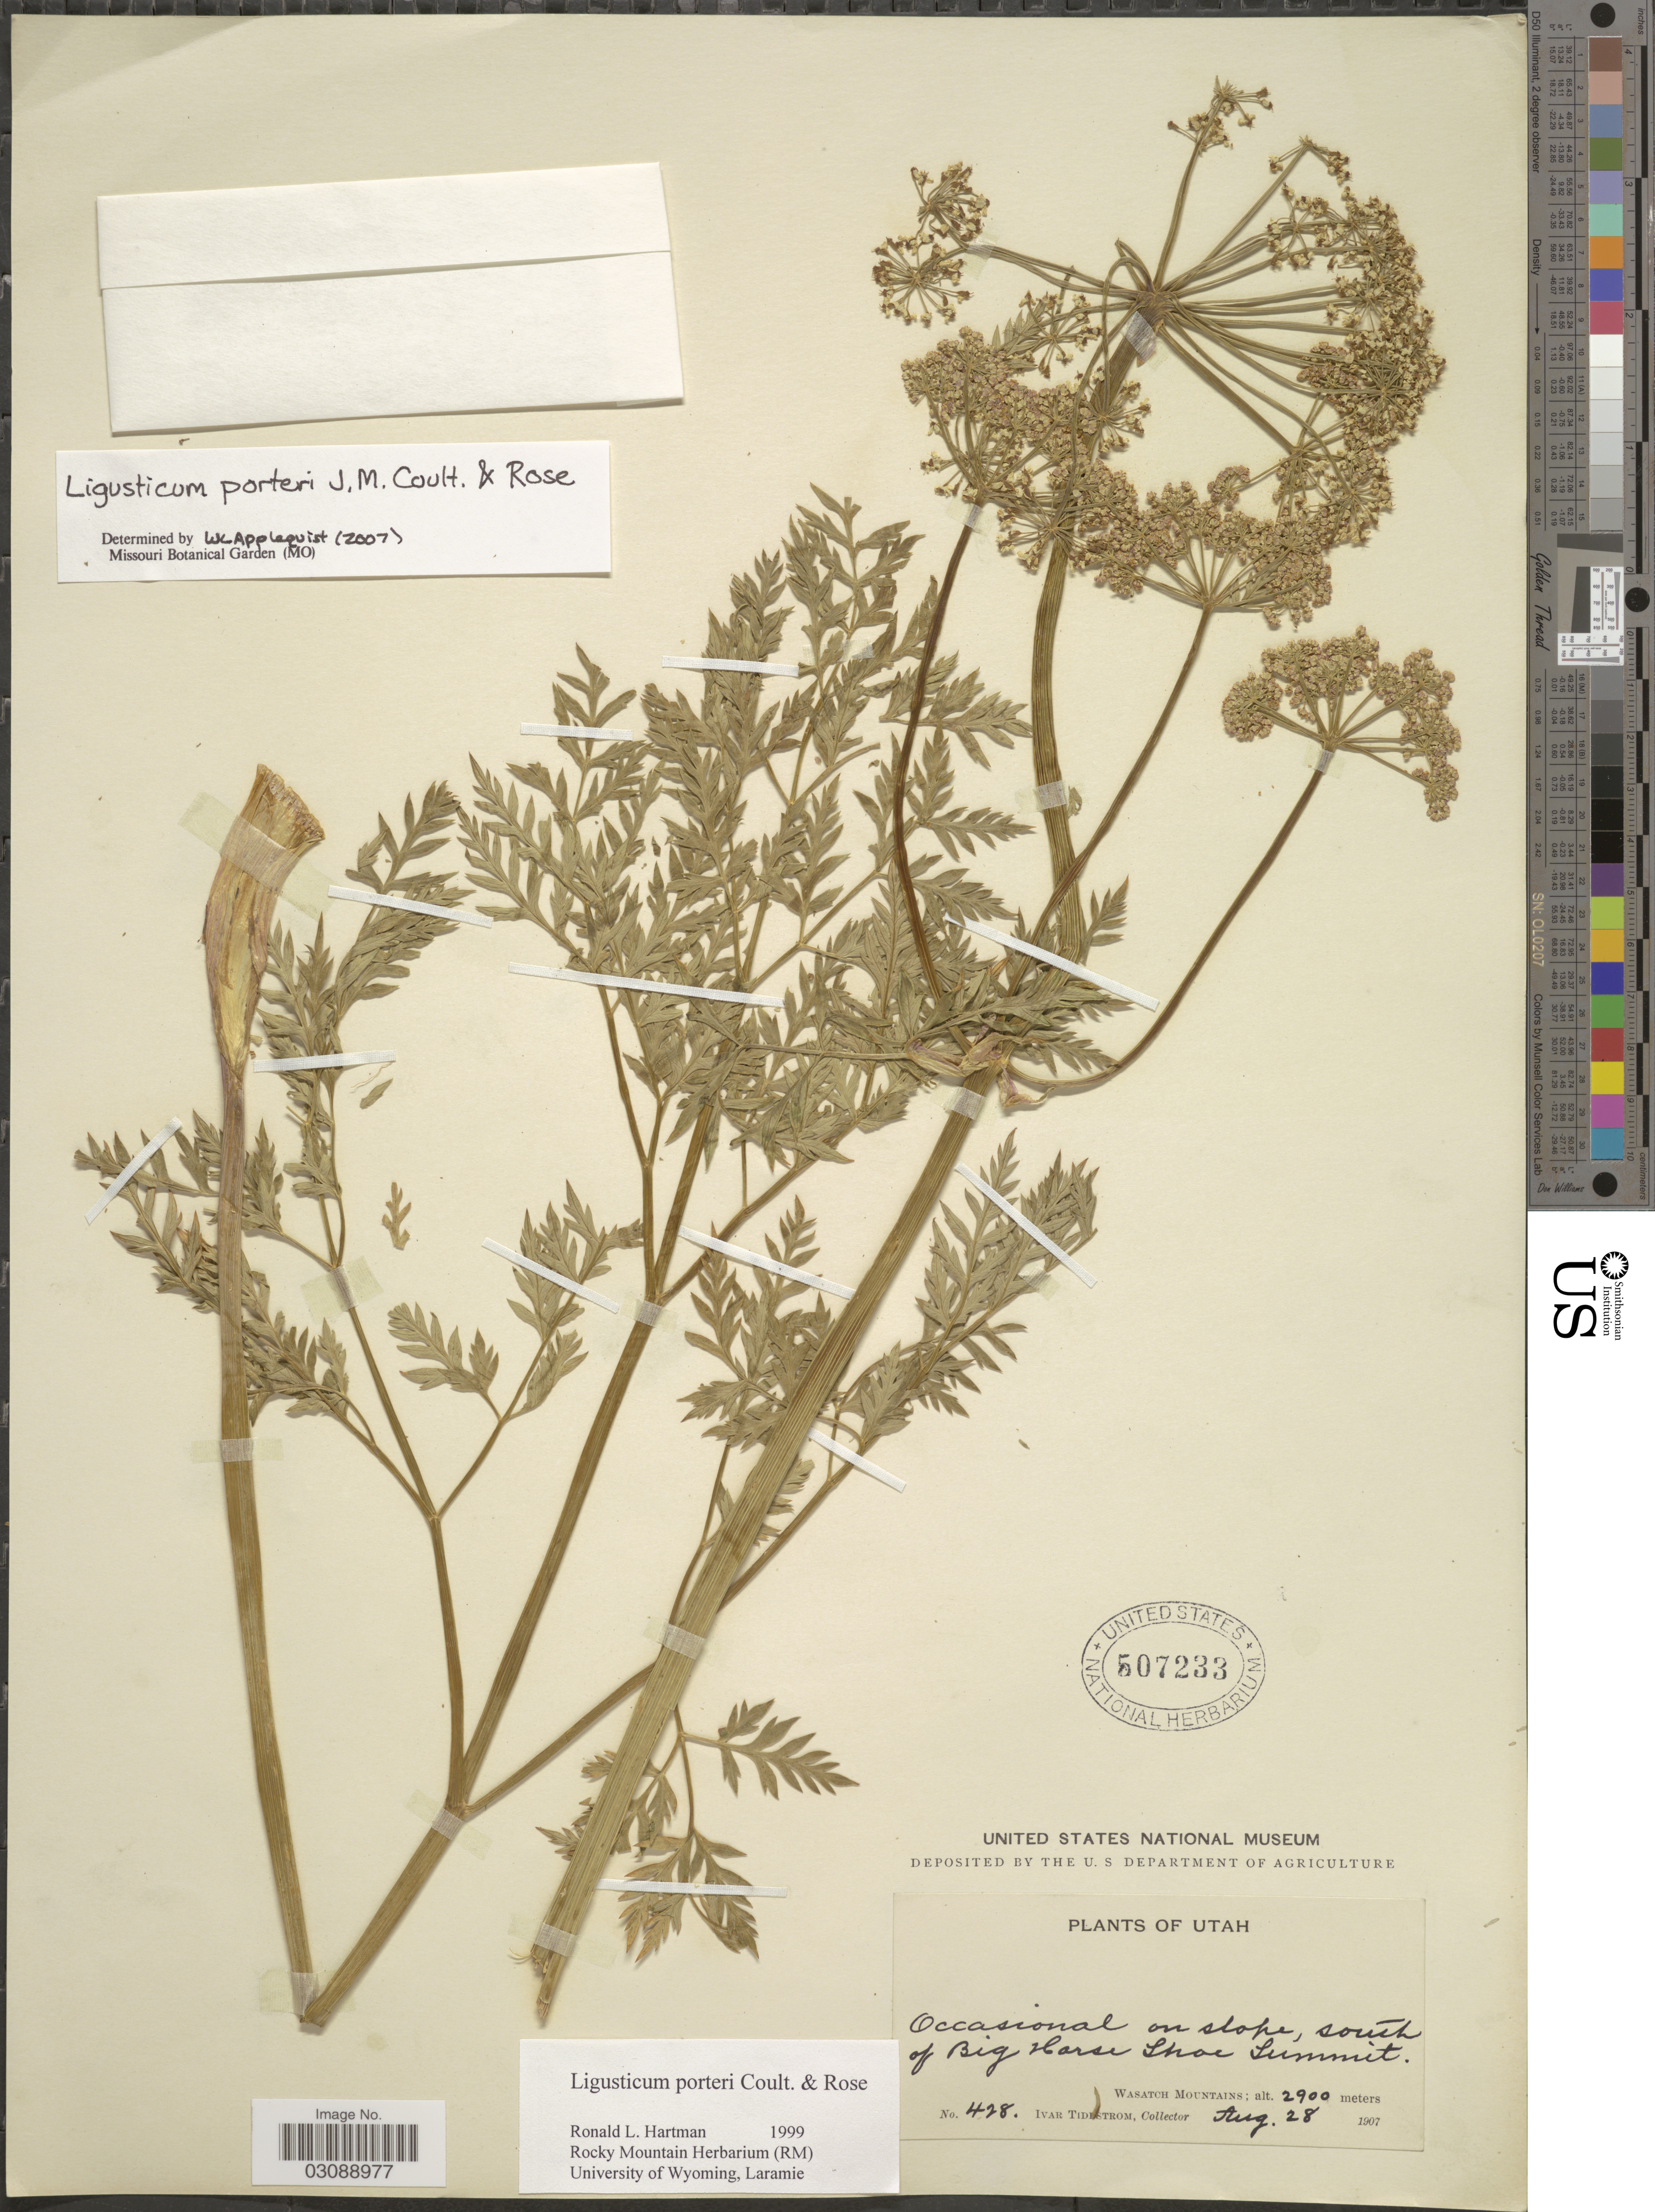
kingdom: Plantae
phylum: Tracheophyta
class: Magnoliopsida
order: Apiales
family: Apiaceae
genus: Ligusticum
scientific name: Ligusticum porteri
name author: J.M. Coult. & Rose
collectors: I. F. Tidestrom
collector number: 428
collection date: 1907-08-28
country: United States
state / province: Utah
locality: Occasional on slope, south of Big Horse Shoe Summit. Wasatch Mountains.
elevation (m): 2900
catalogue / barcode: US 507233